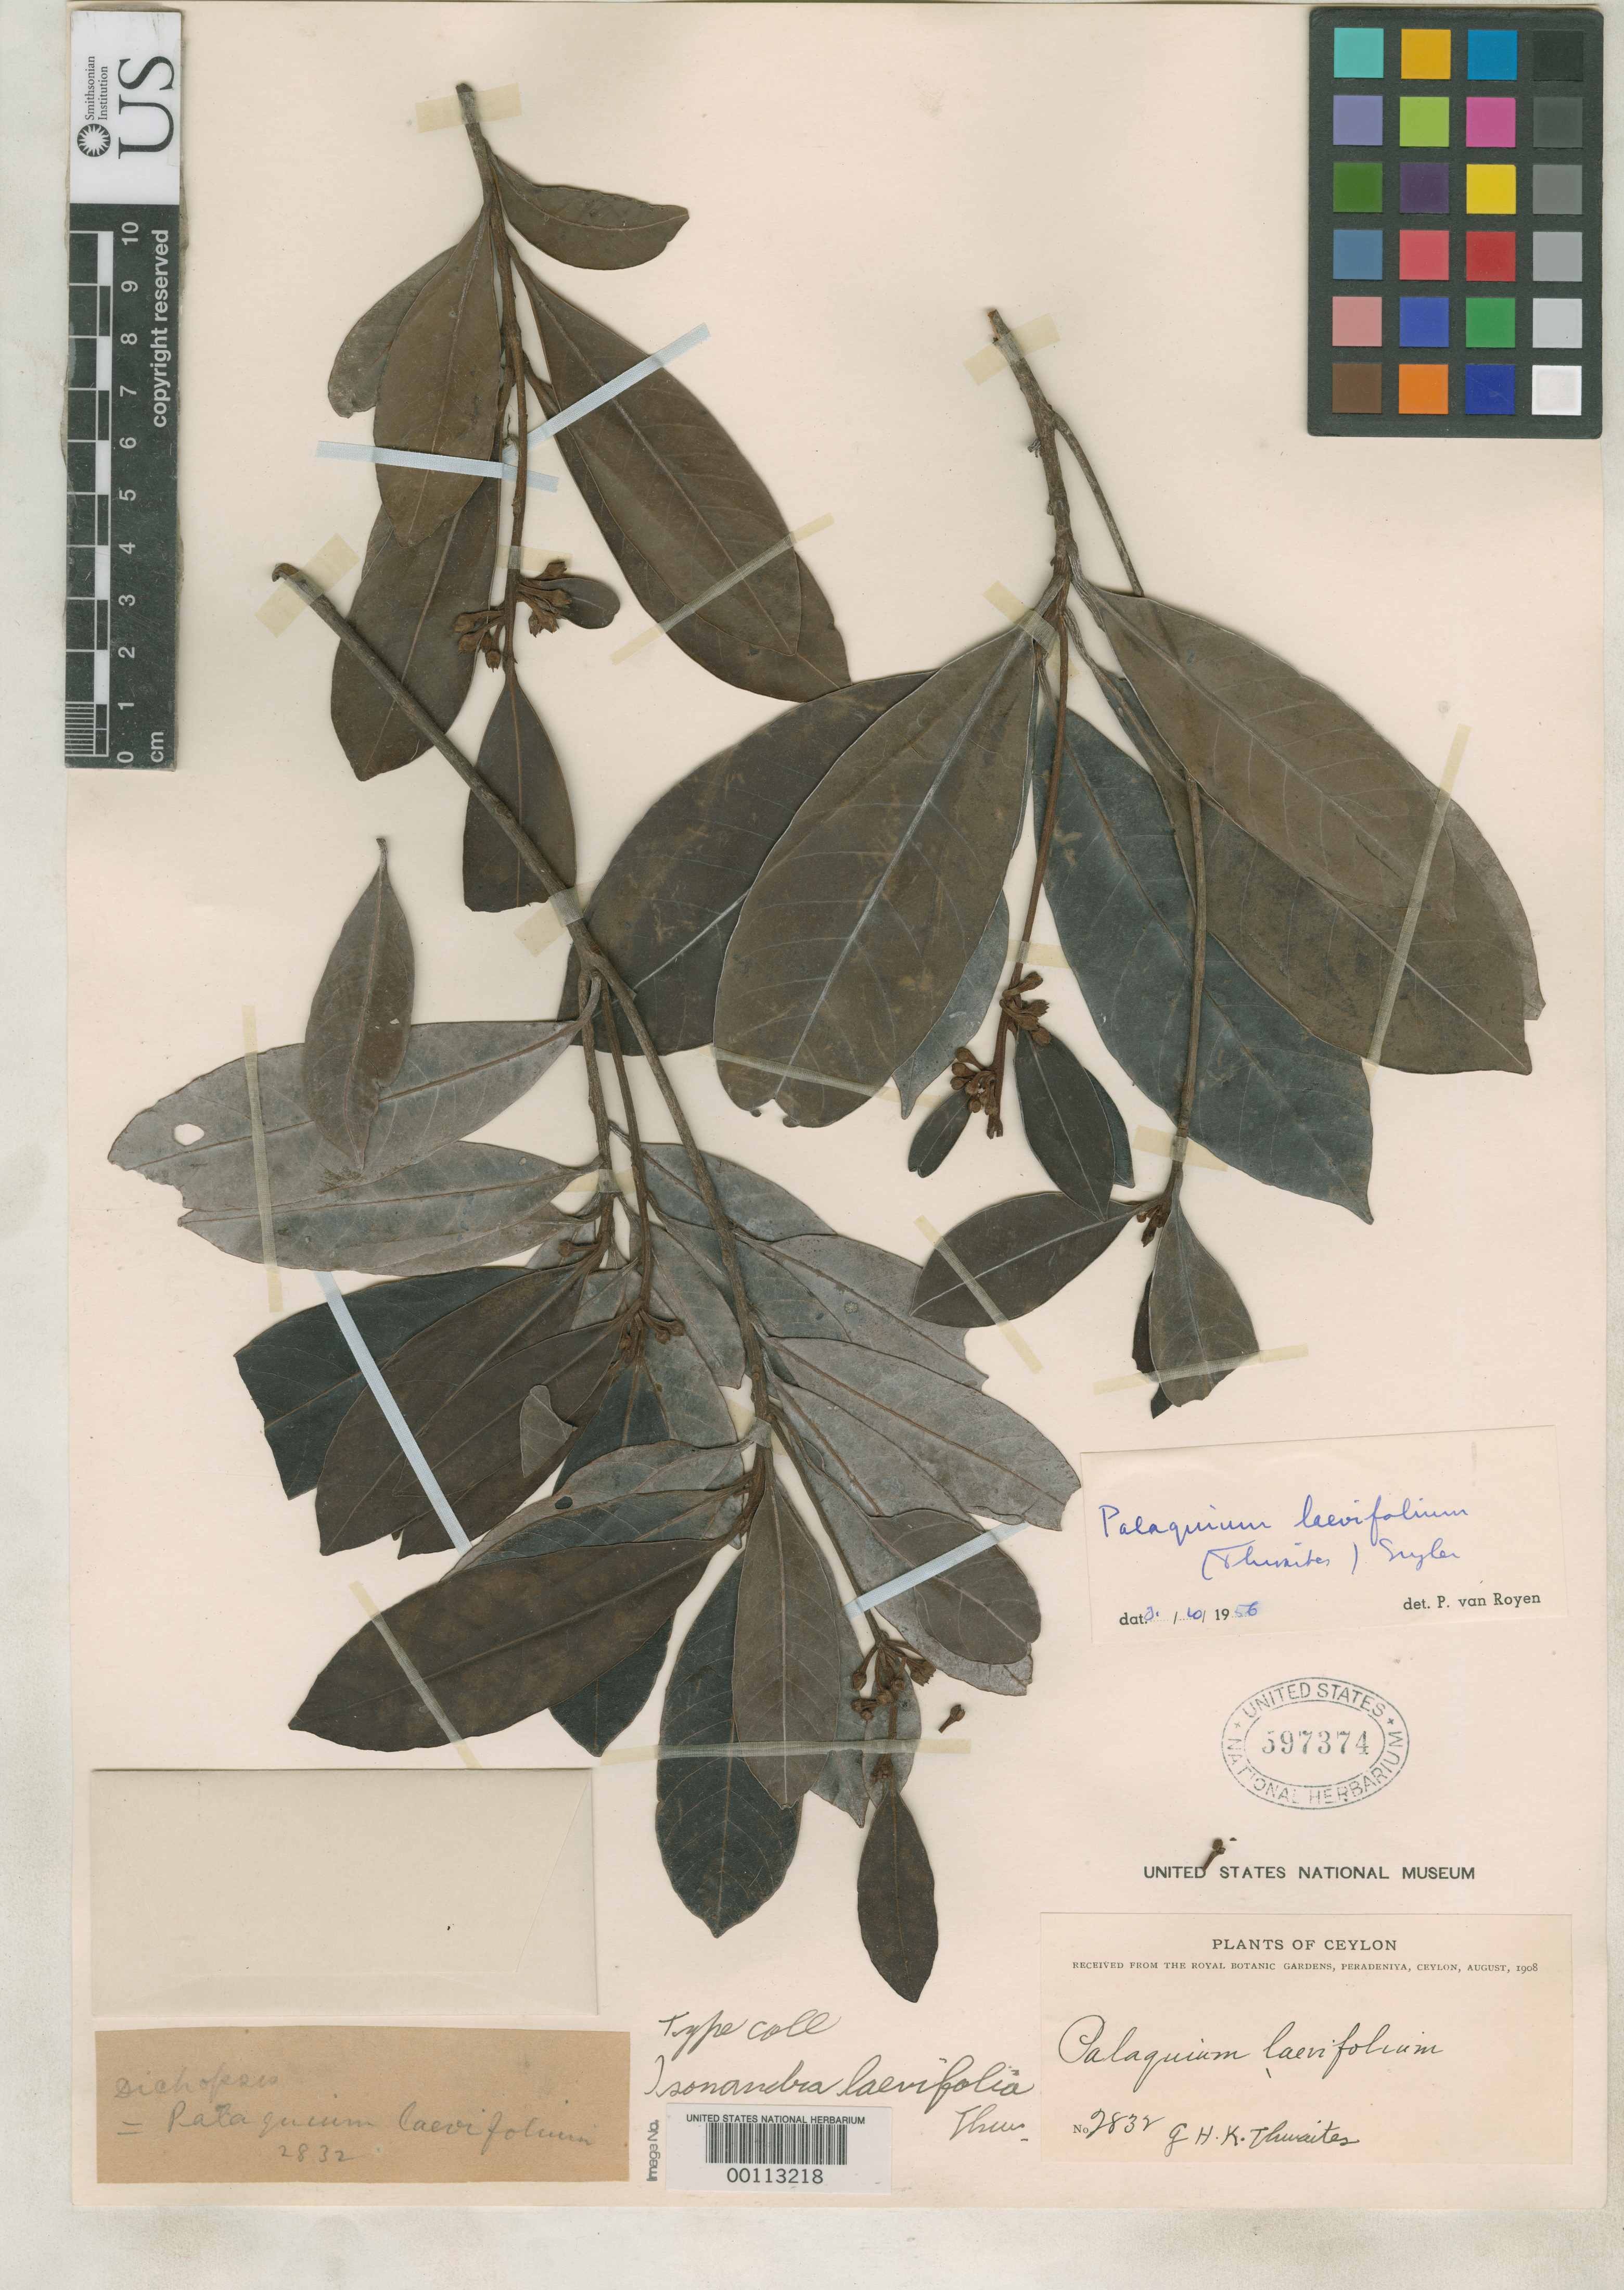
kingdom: Plantae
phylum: Tracheophyta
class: Magnoliopsida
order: Ericales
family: Sapotaceae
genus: Isonandra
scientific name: Isonandra laevifolia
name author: Thwaites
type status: Isotype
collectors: G. H. K. Thwaites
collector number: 2832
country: Sri Lanka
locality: "Ceylon"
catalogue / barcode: US 597374